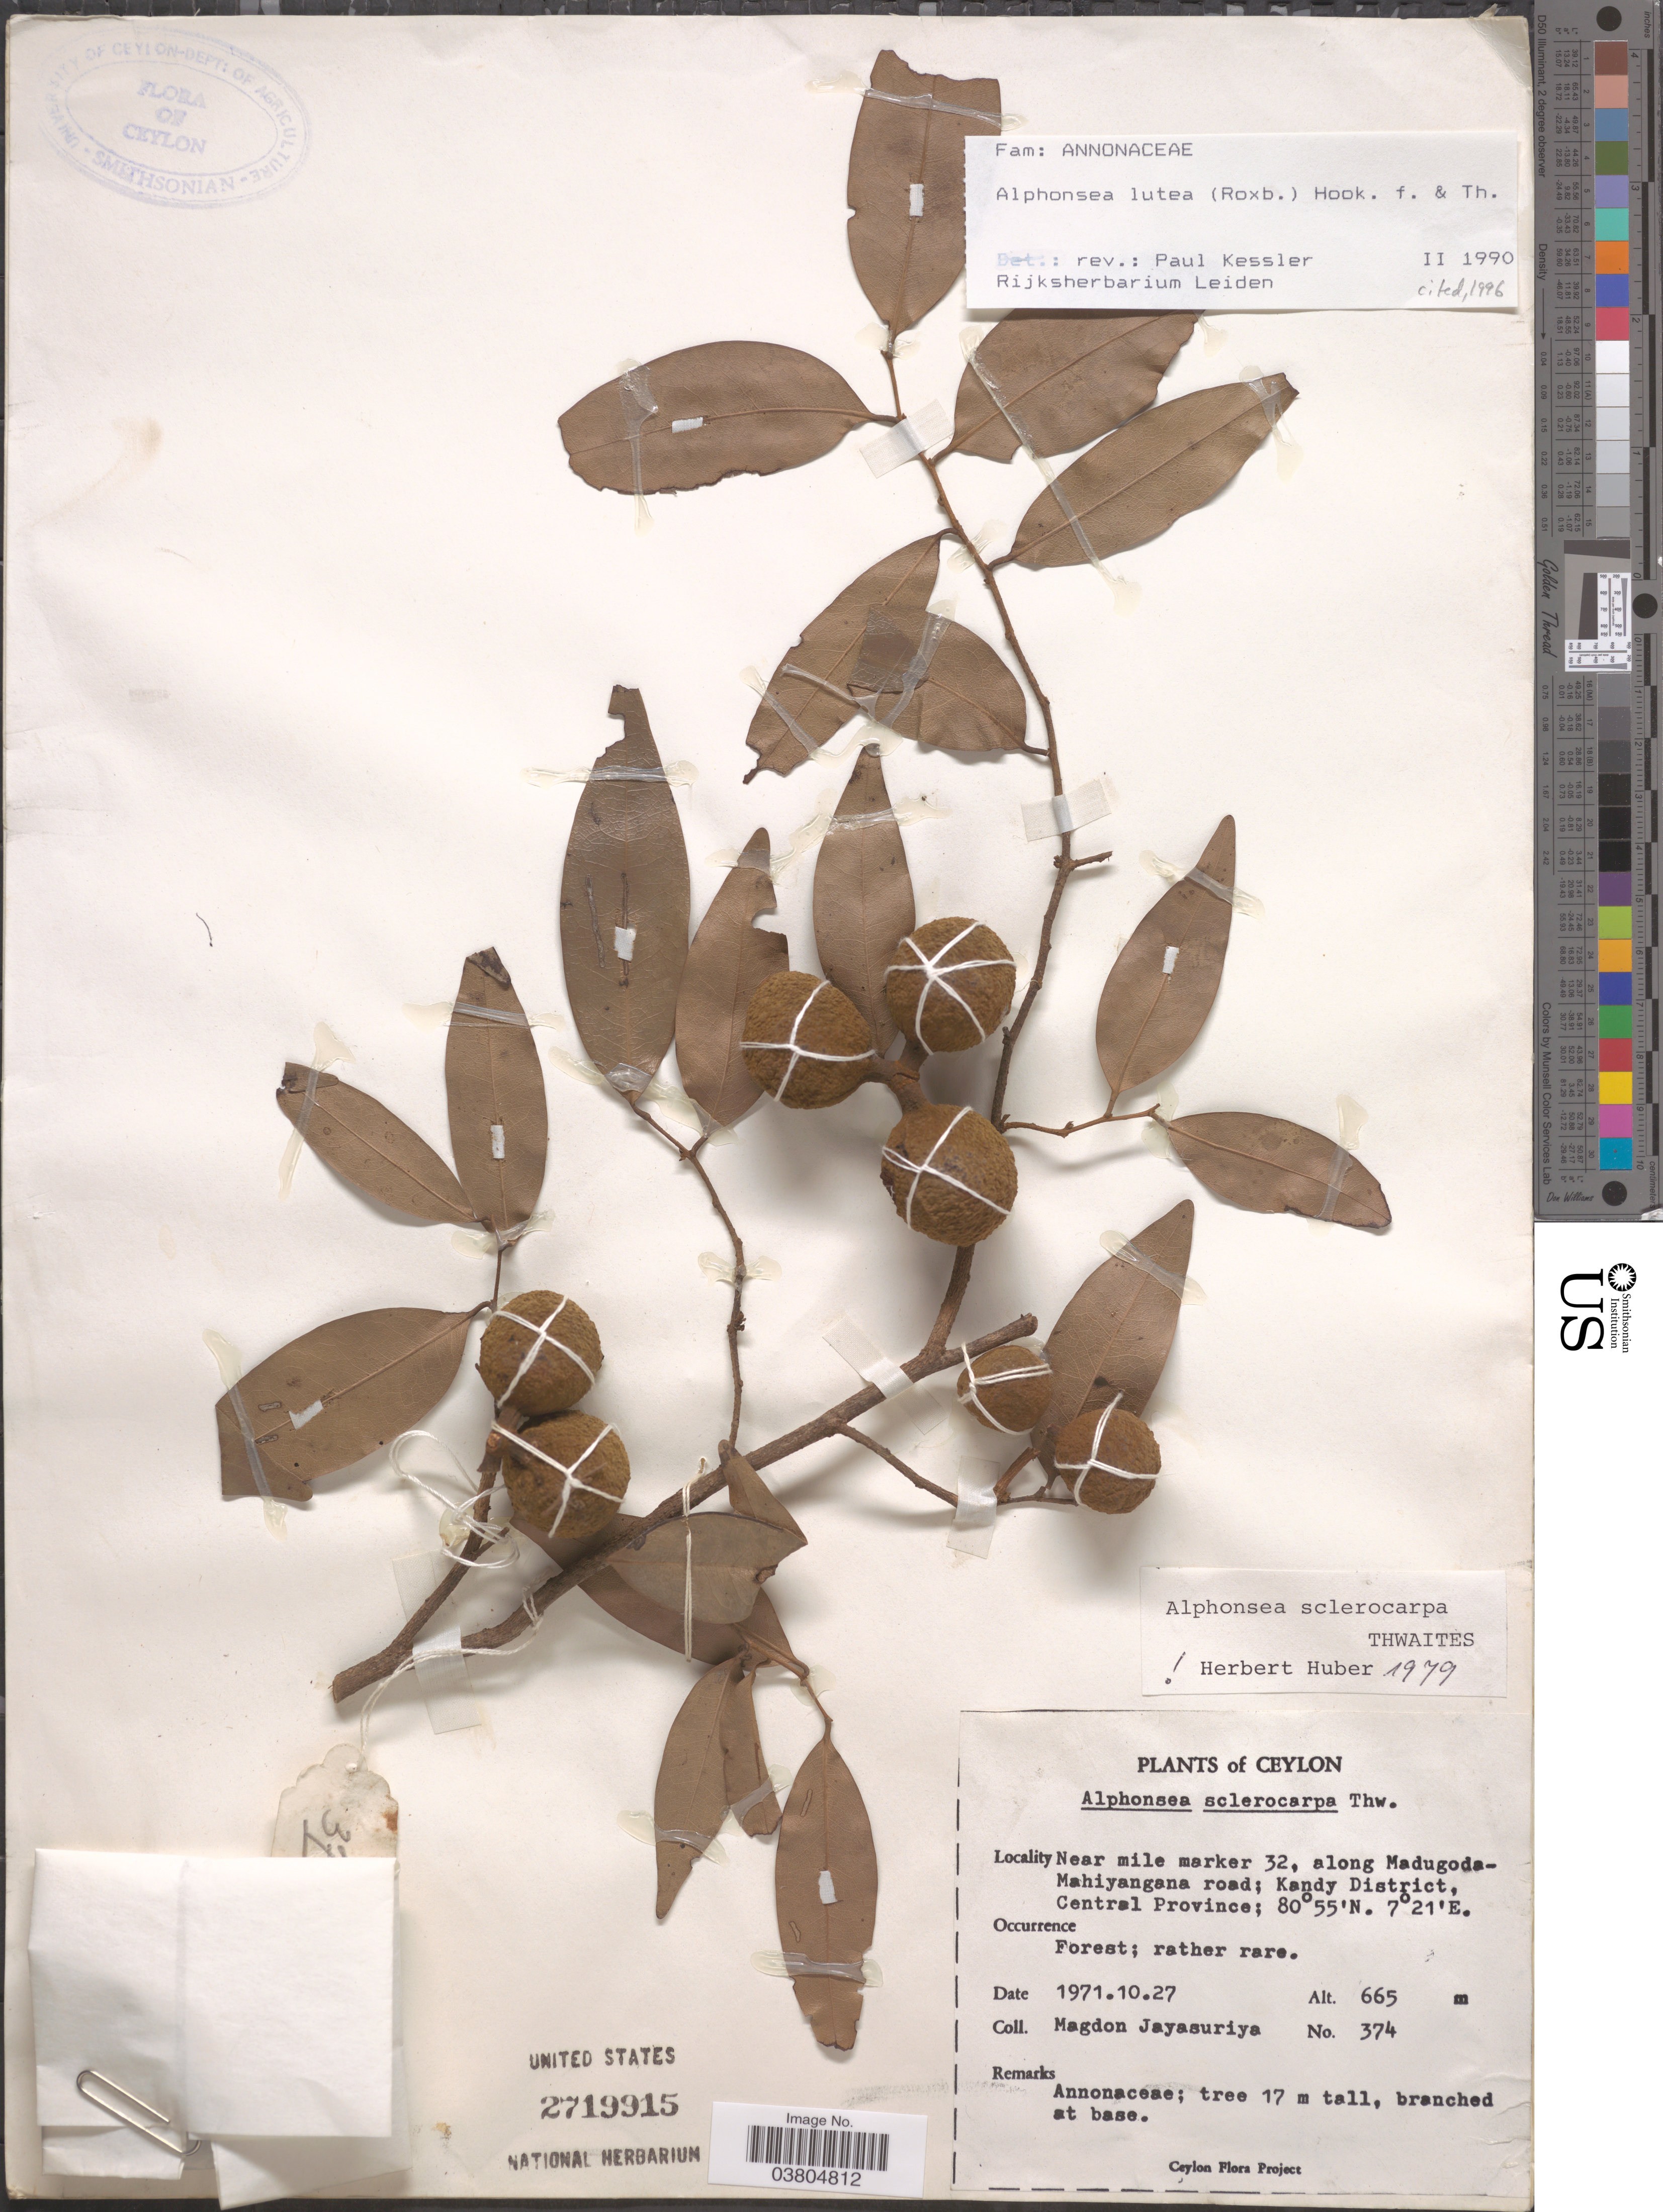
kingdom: Plantae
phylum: Tracheophyta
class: Magnoliopsida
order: Magnoliales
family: Annonaceae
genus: Alphonsea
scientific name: Alphonsea lutea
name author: (Roxb.) Hook. f. ex Thomson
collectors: A. H. Jayasuriya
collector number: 374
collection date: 1971-10-27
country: Sri Lanka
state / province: Central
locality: Ceylon. Near mile marker 32, along Madugoda-Mahiyangana road; Kandy District.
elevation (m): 665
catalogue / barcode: US 2719915